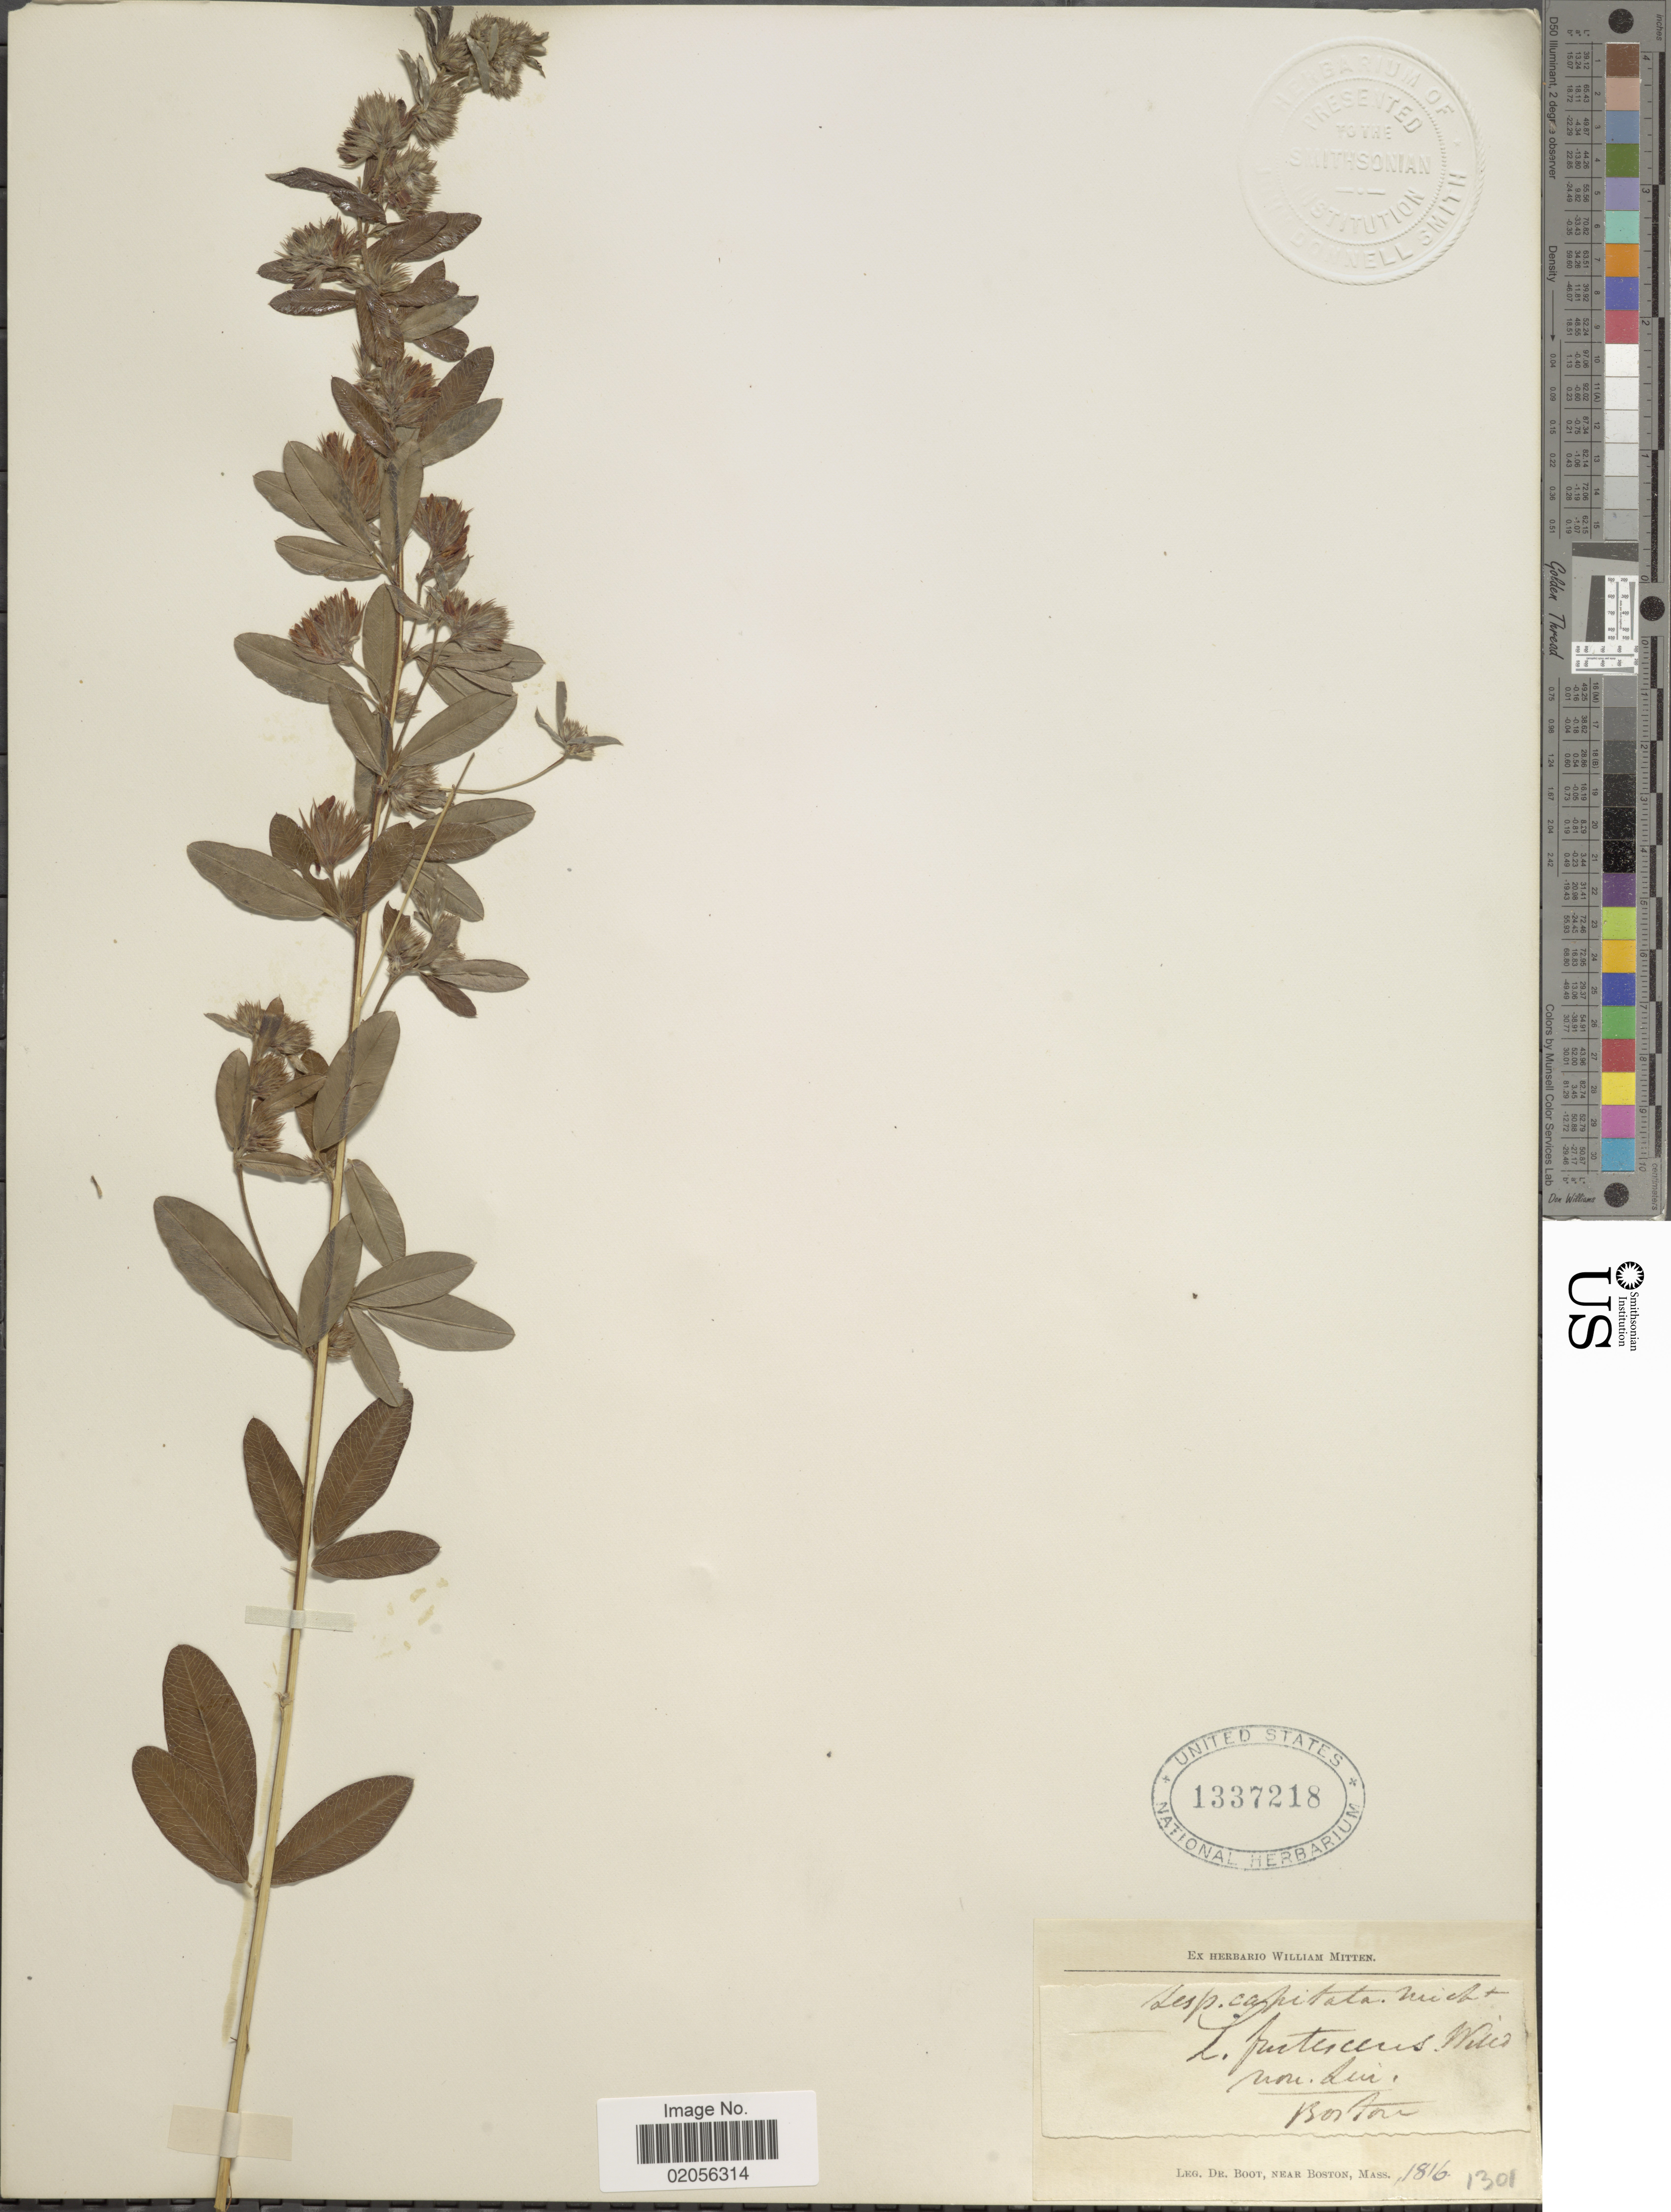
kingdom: Plantae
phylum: Tracheophyta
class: Magnoliopsida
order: Fabales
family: Fabaceae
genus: Lespedeza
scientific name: Lespedeza capitata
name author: Michx.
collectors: Boot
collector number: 1301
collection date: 1816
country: United States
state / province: Massachusetts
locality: Near Boston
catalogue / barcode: US 1337218